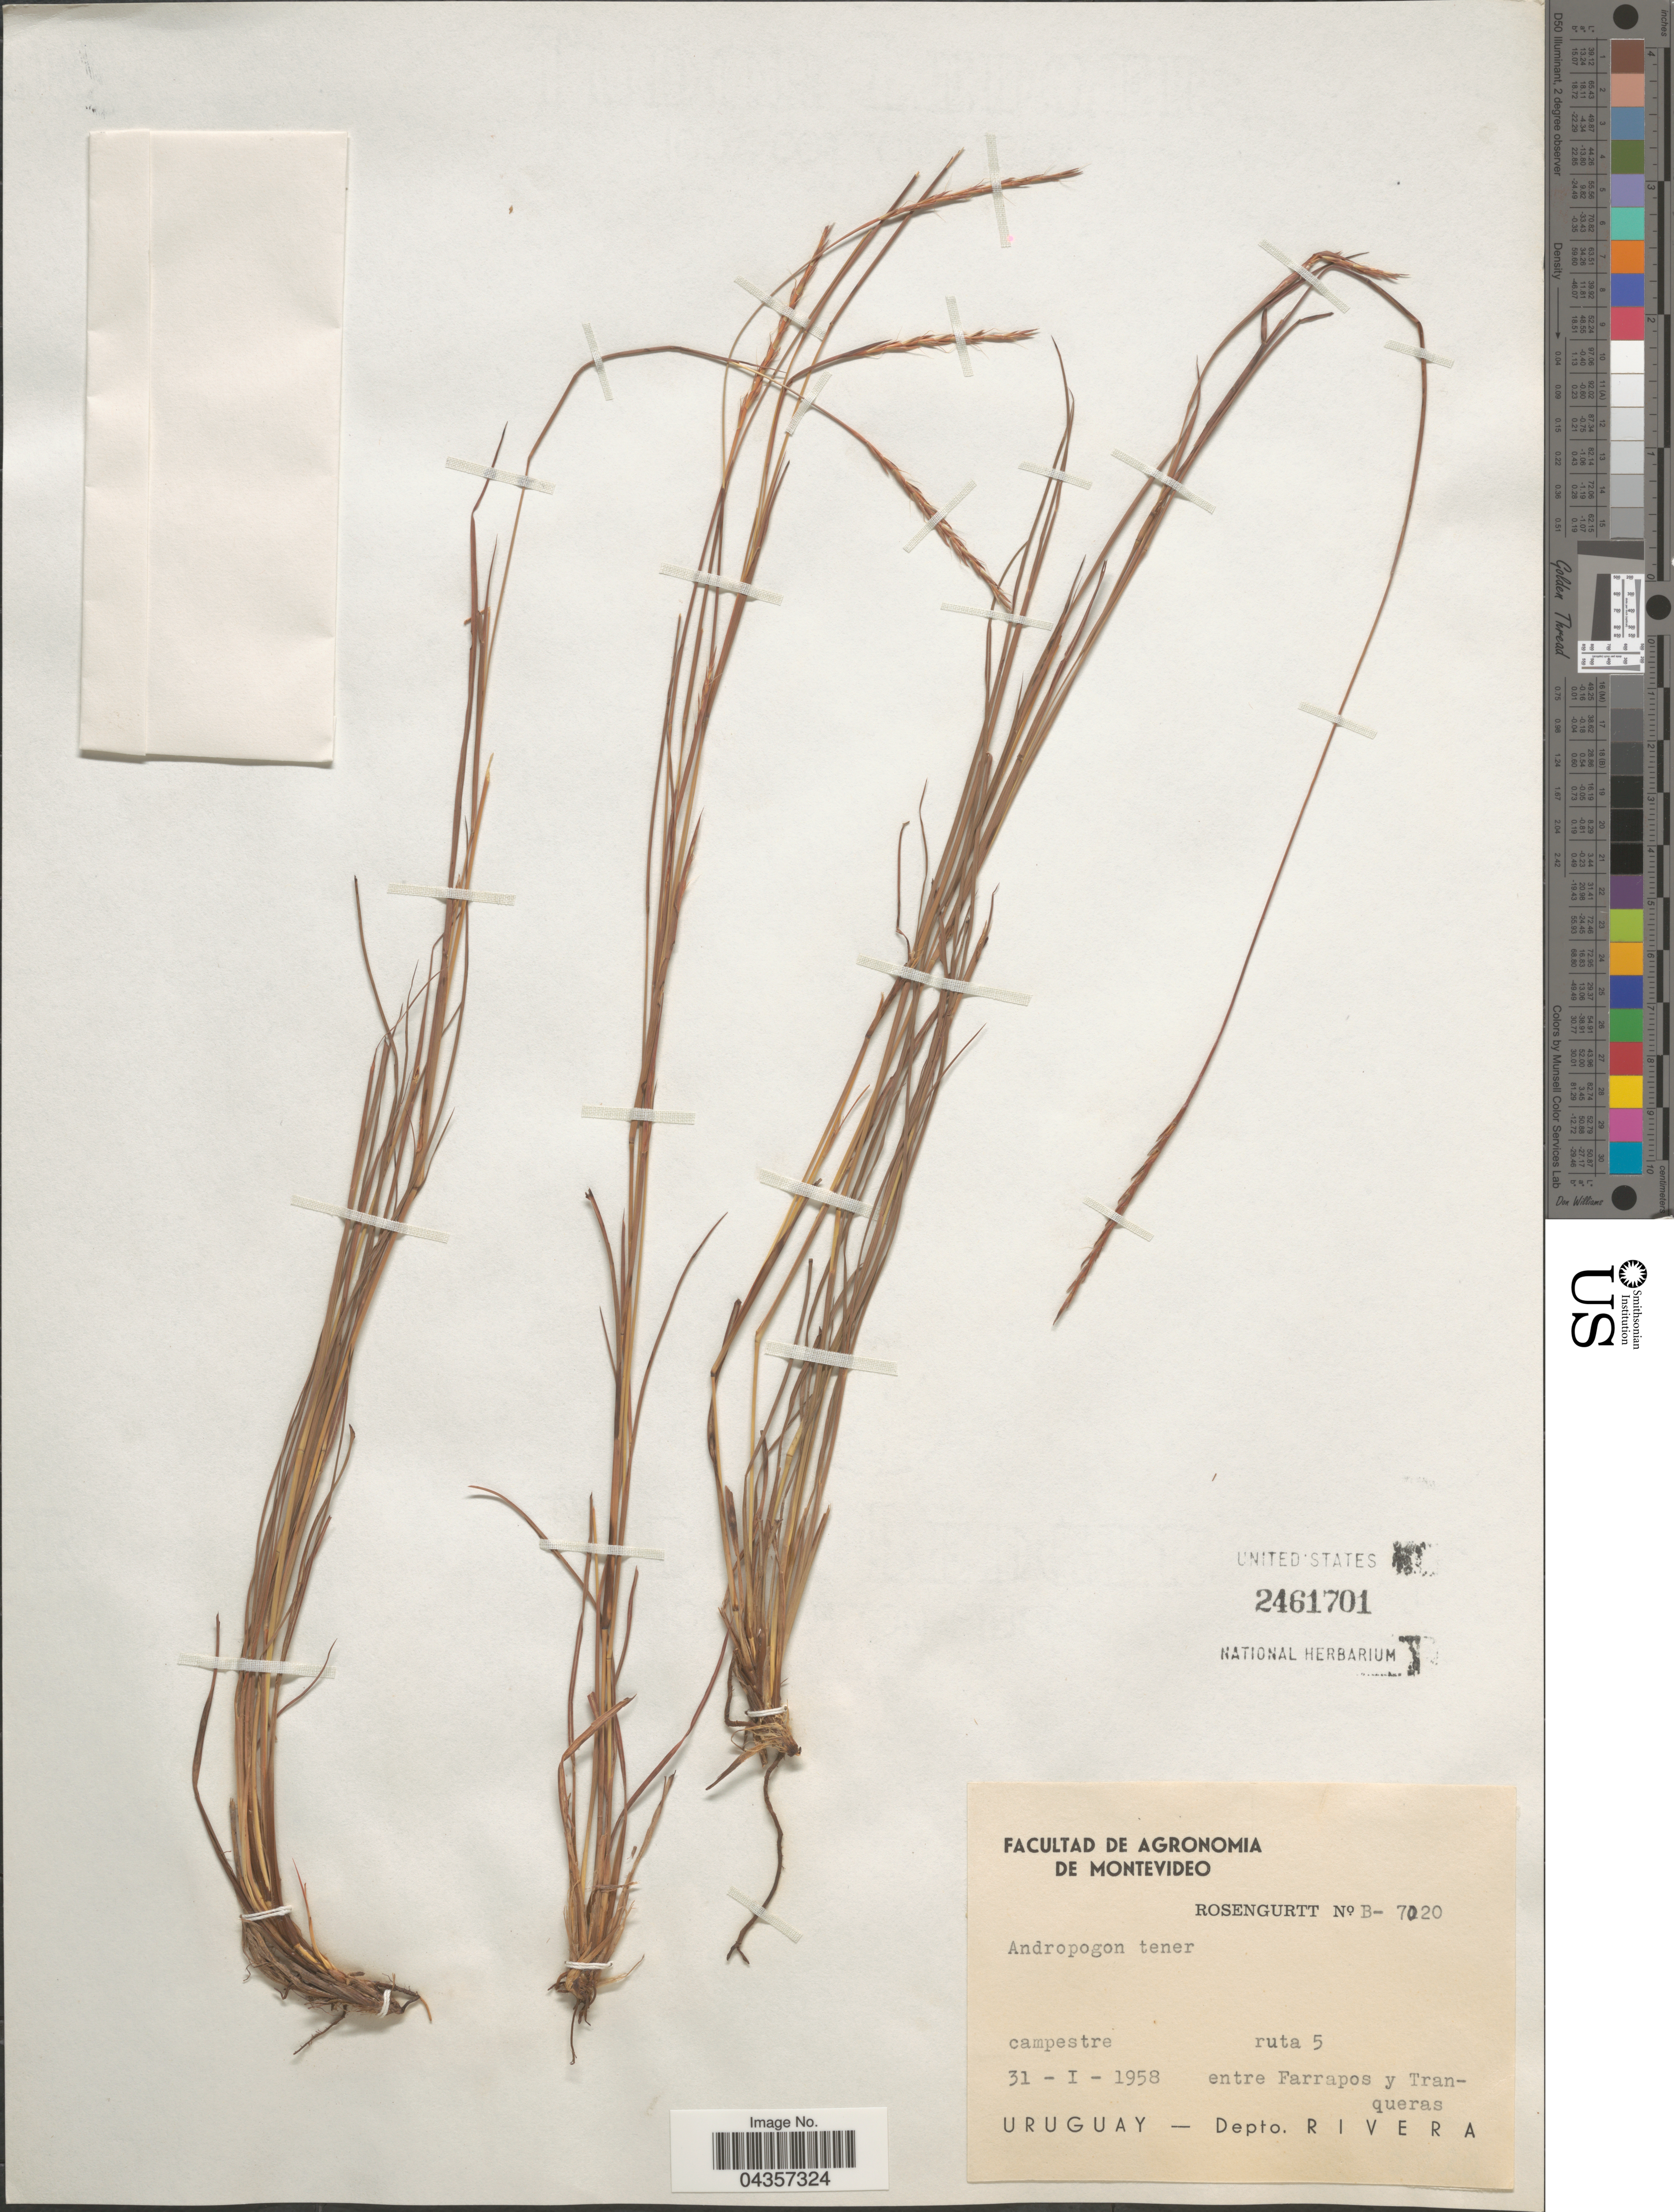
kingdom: Plantae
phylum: Tracheophyta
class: Liliopsida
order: Poales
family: Poaceae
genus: Schizachyrium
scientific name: Schizachyrium tenerum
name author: Nees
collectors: Rosengurtt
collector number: B-7020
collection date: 1958-01-31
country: Uruguay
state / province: Rivera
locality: Ruta 5. Entre Farrapos y Tranqueras. Dept. Rivera.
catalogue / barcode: US 2461701